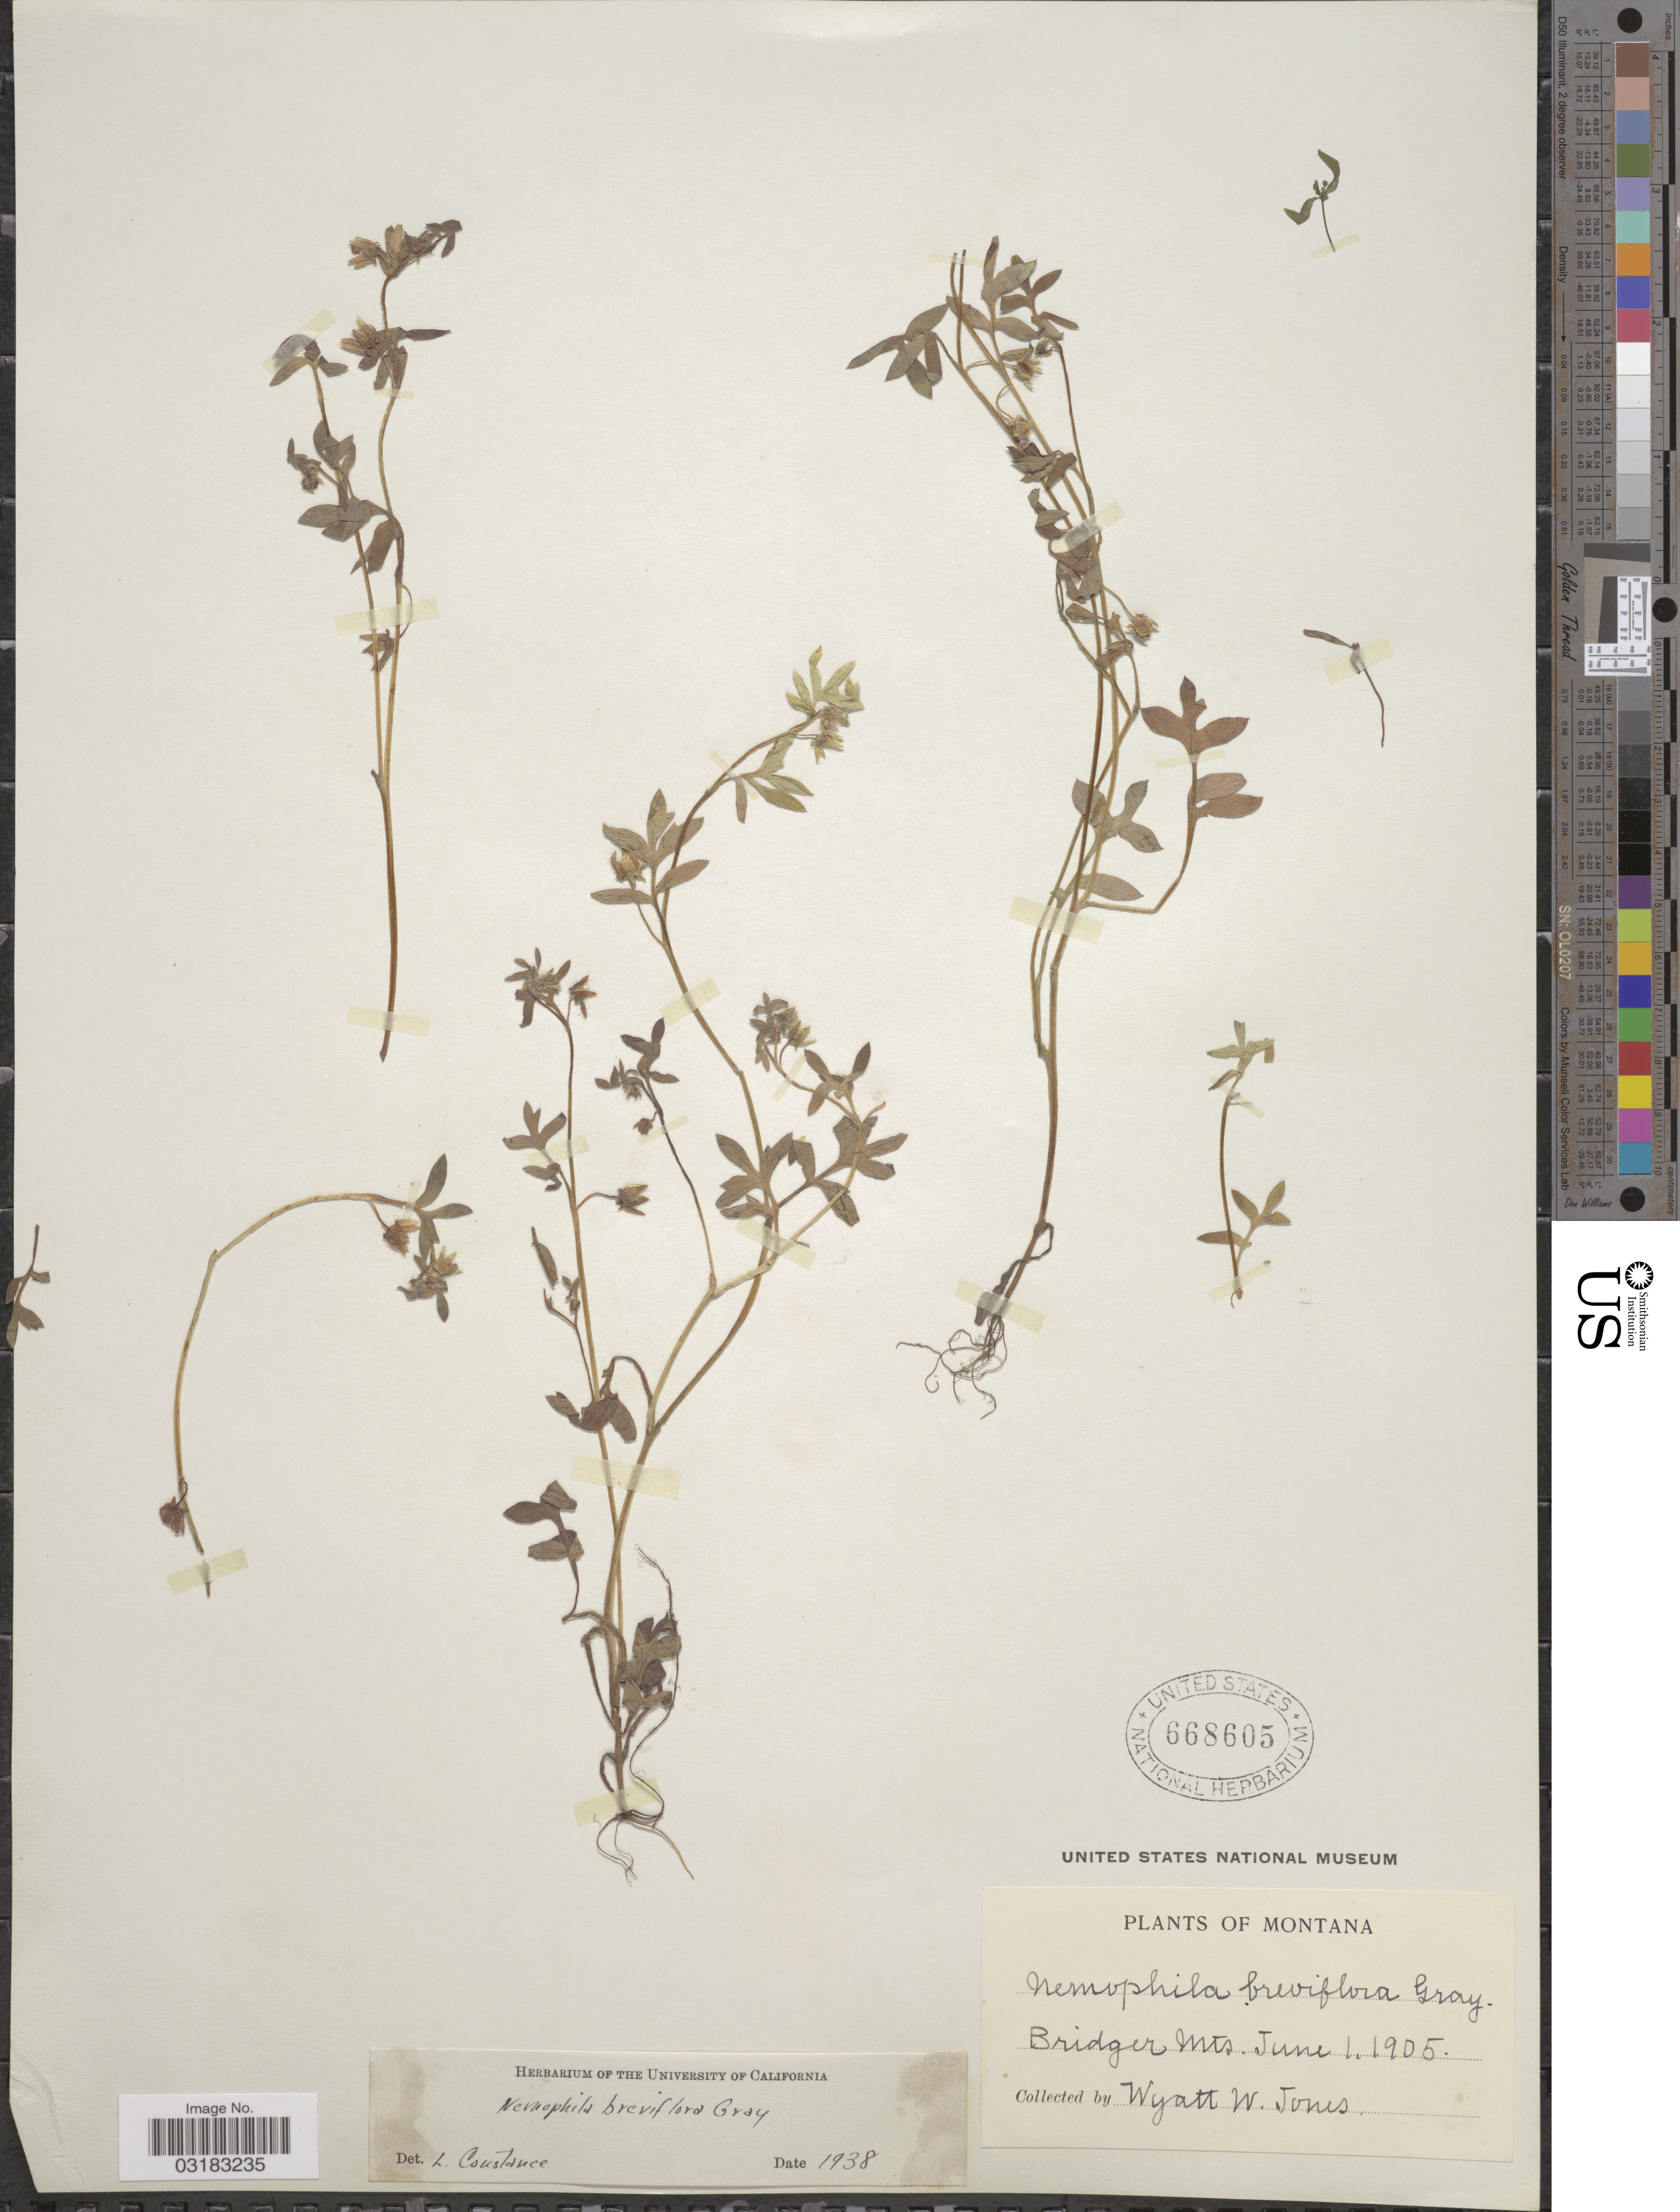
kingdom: Plantae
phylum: Tracheophyta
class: Magnoliopsida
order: Boraginales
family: Hydrophyllaceae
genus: Nemophila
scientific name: Nemophila breviflora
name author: A. Gray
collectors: W. W. Jones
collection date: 1905-06-01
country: United States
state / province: Montana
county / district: Gallatin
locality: Bridger Mts.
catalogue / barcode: US 668605